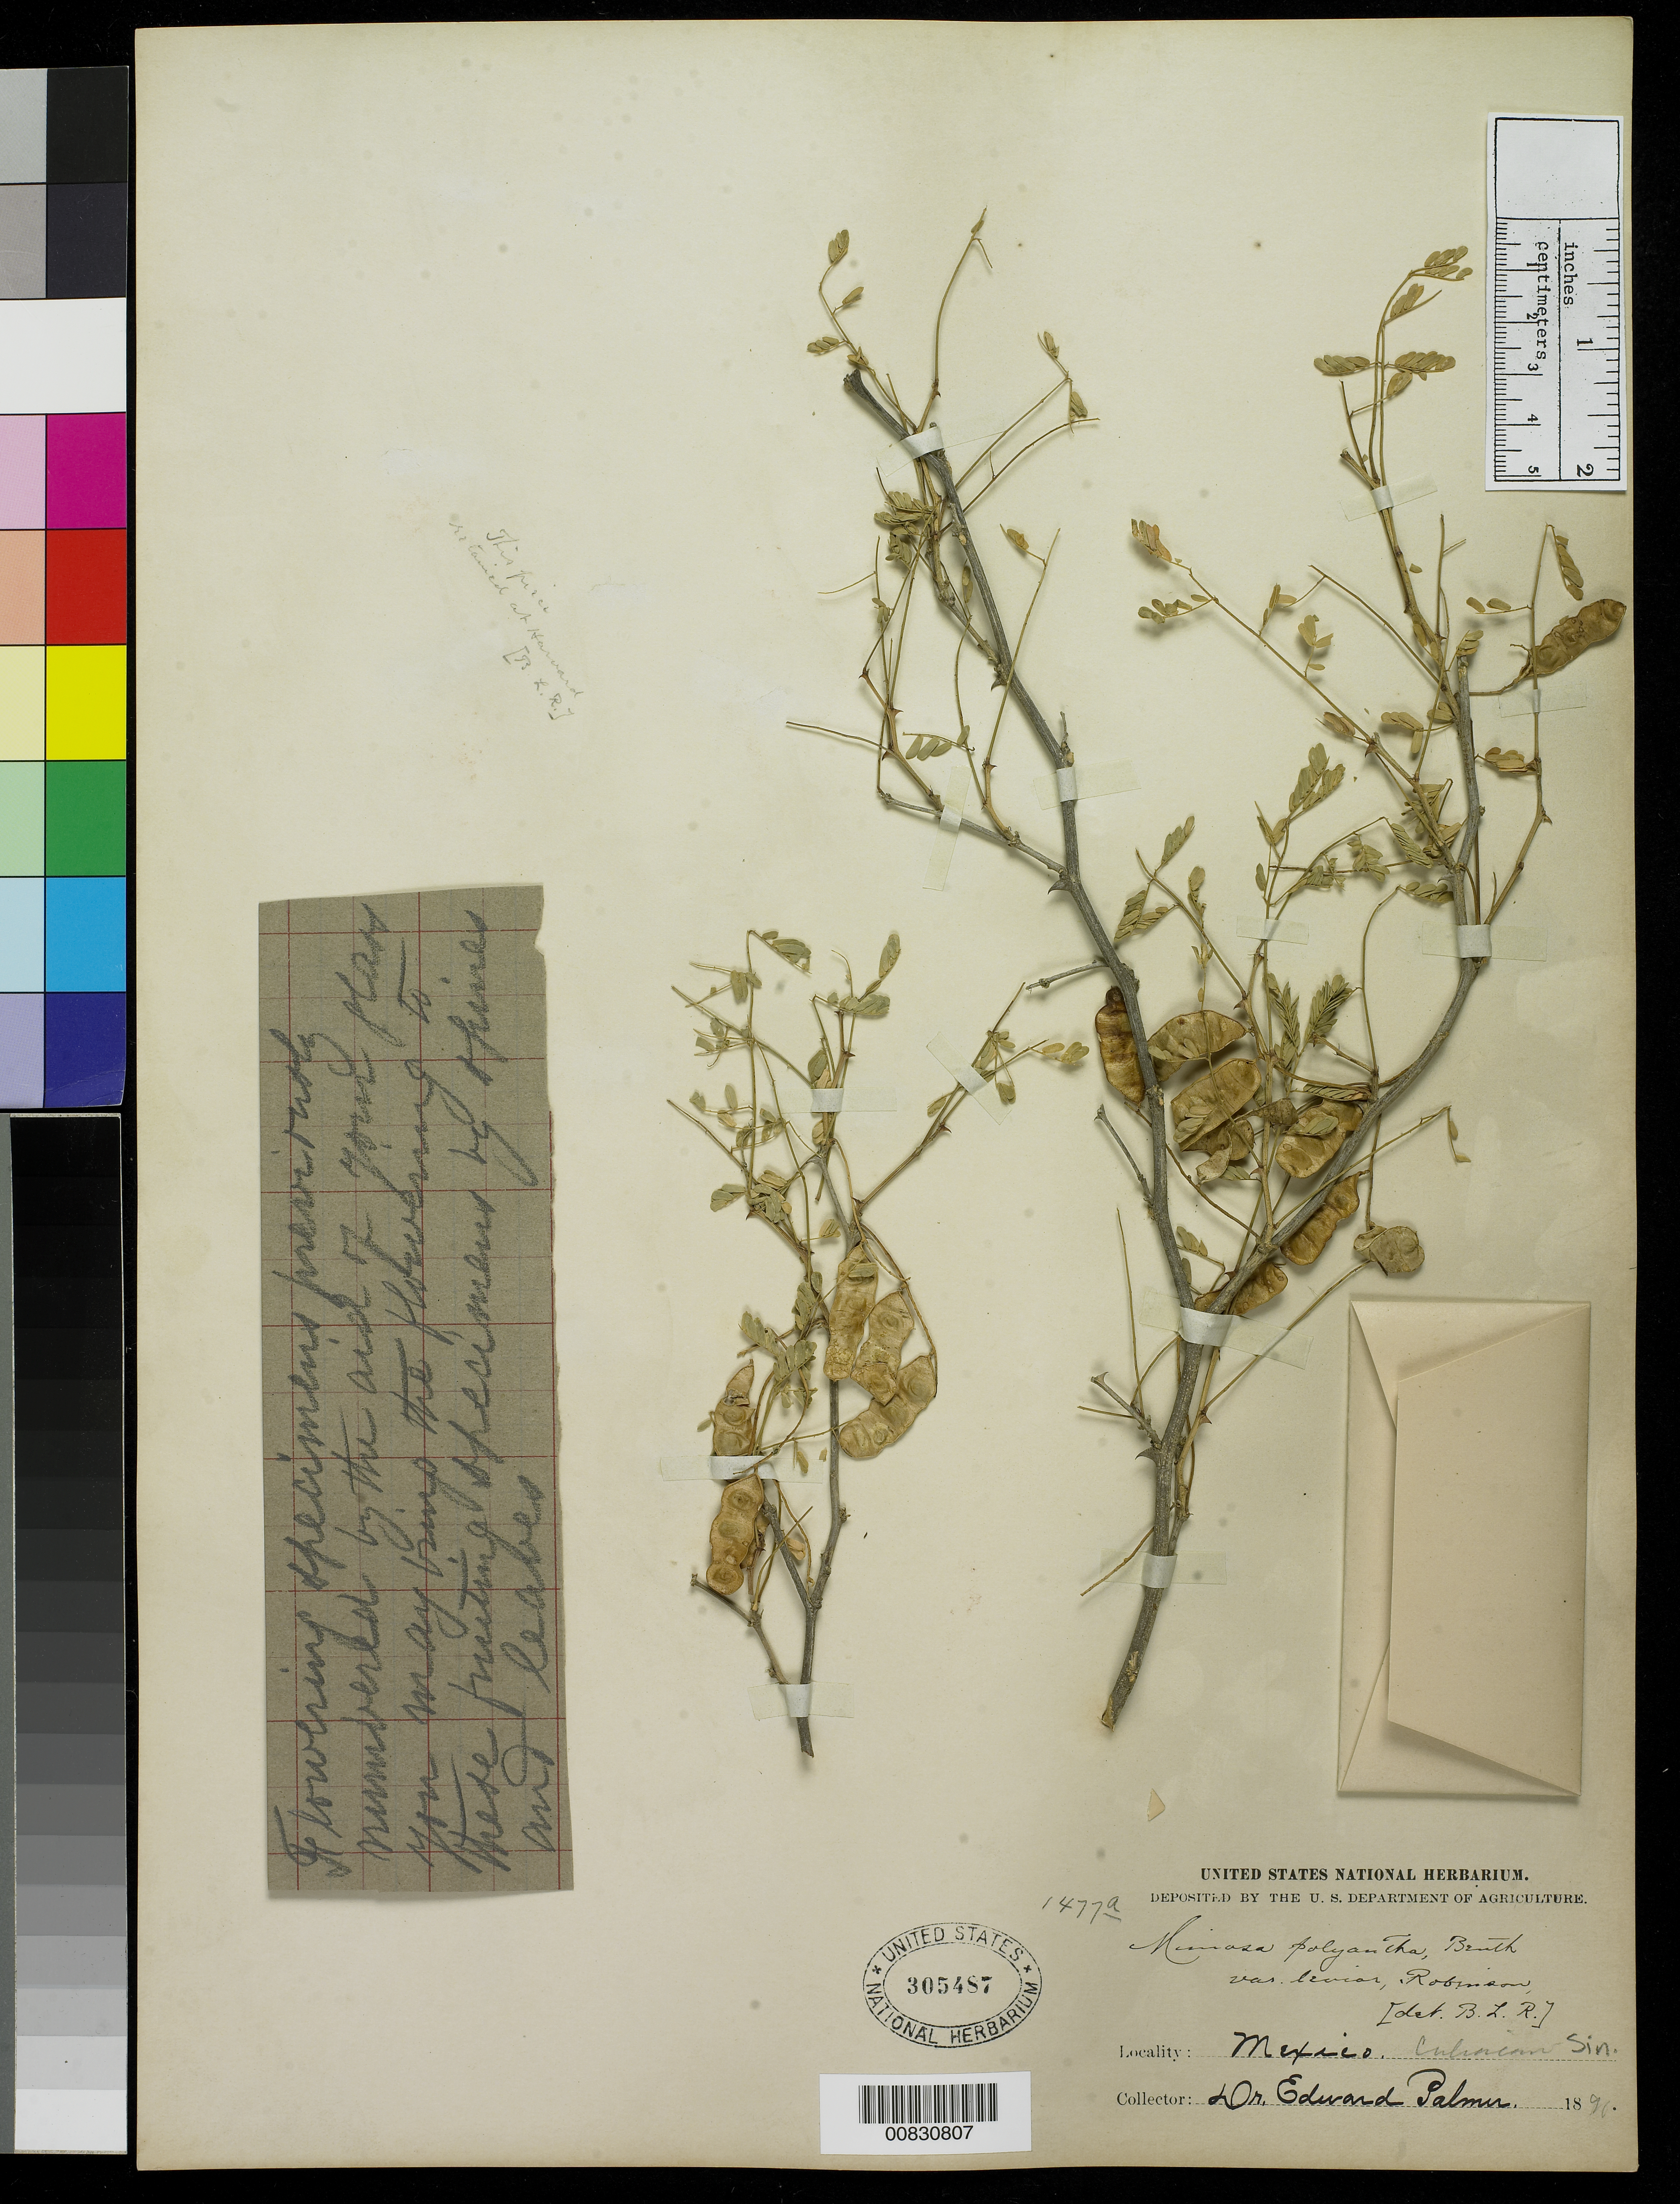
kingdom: Plantae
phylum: Tracheophyta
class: Magnoliopsida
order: Fabales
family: Fabaceae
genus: Mimosa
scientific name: Mimosa polyantha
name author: Benth.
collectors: E. Palmer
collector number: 1477a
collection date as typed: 1891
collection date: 1891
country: Mexico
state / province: Sinaloa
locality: Culiacan, Sinaloa.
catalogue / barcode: US 305487